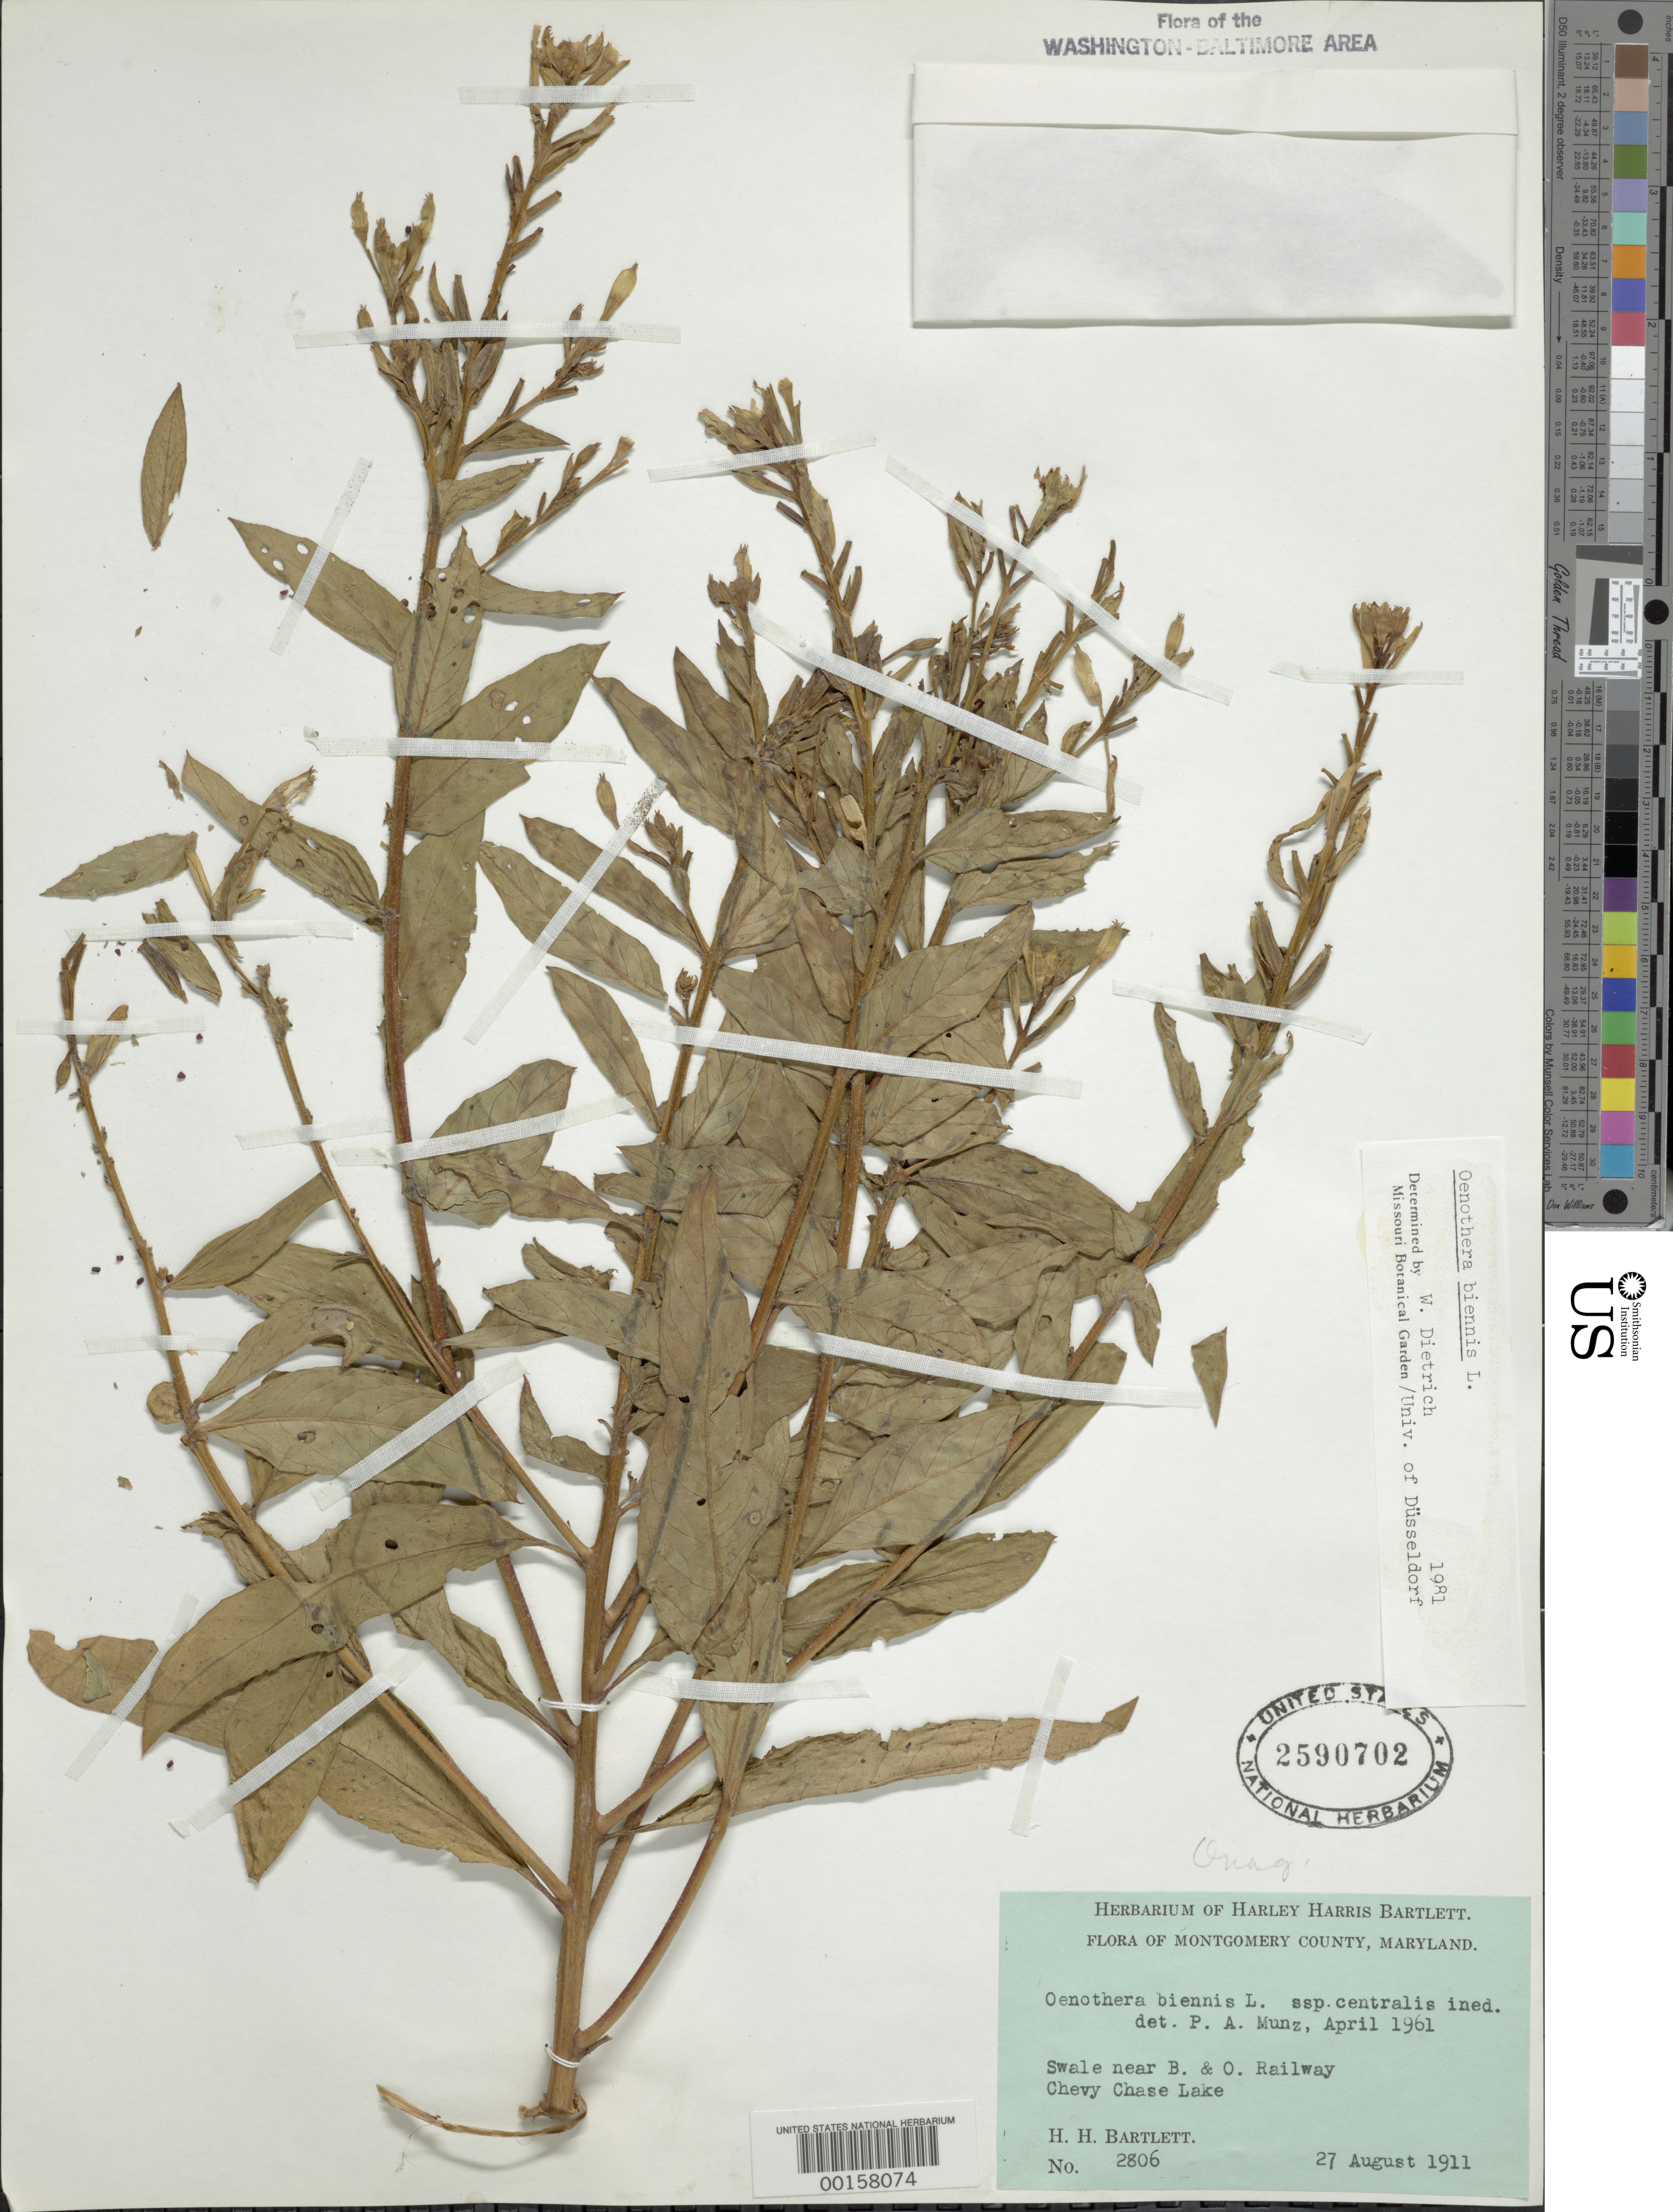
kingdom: Plantae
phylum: Tracheophyta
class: Magnoliopsida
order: Myrtales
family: Onagraceae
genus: Oenothera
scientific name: Oenothera biennis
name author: L.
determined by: Dietrich, W.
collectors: H. H. Bartlett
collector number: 2806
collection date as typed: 27 Aug 1911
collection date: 1911-08-27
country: United States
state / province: Maryland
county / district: Montgomery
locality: Near B & O R.R., Chevy Chase Lake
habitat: Swale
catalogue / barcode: US 2590702